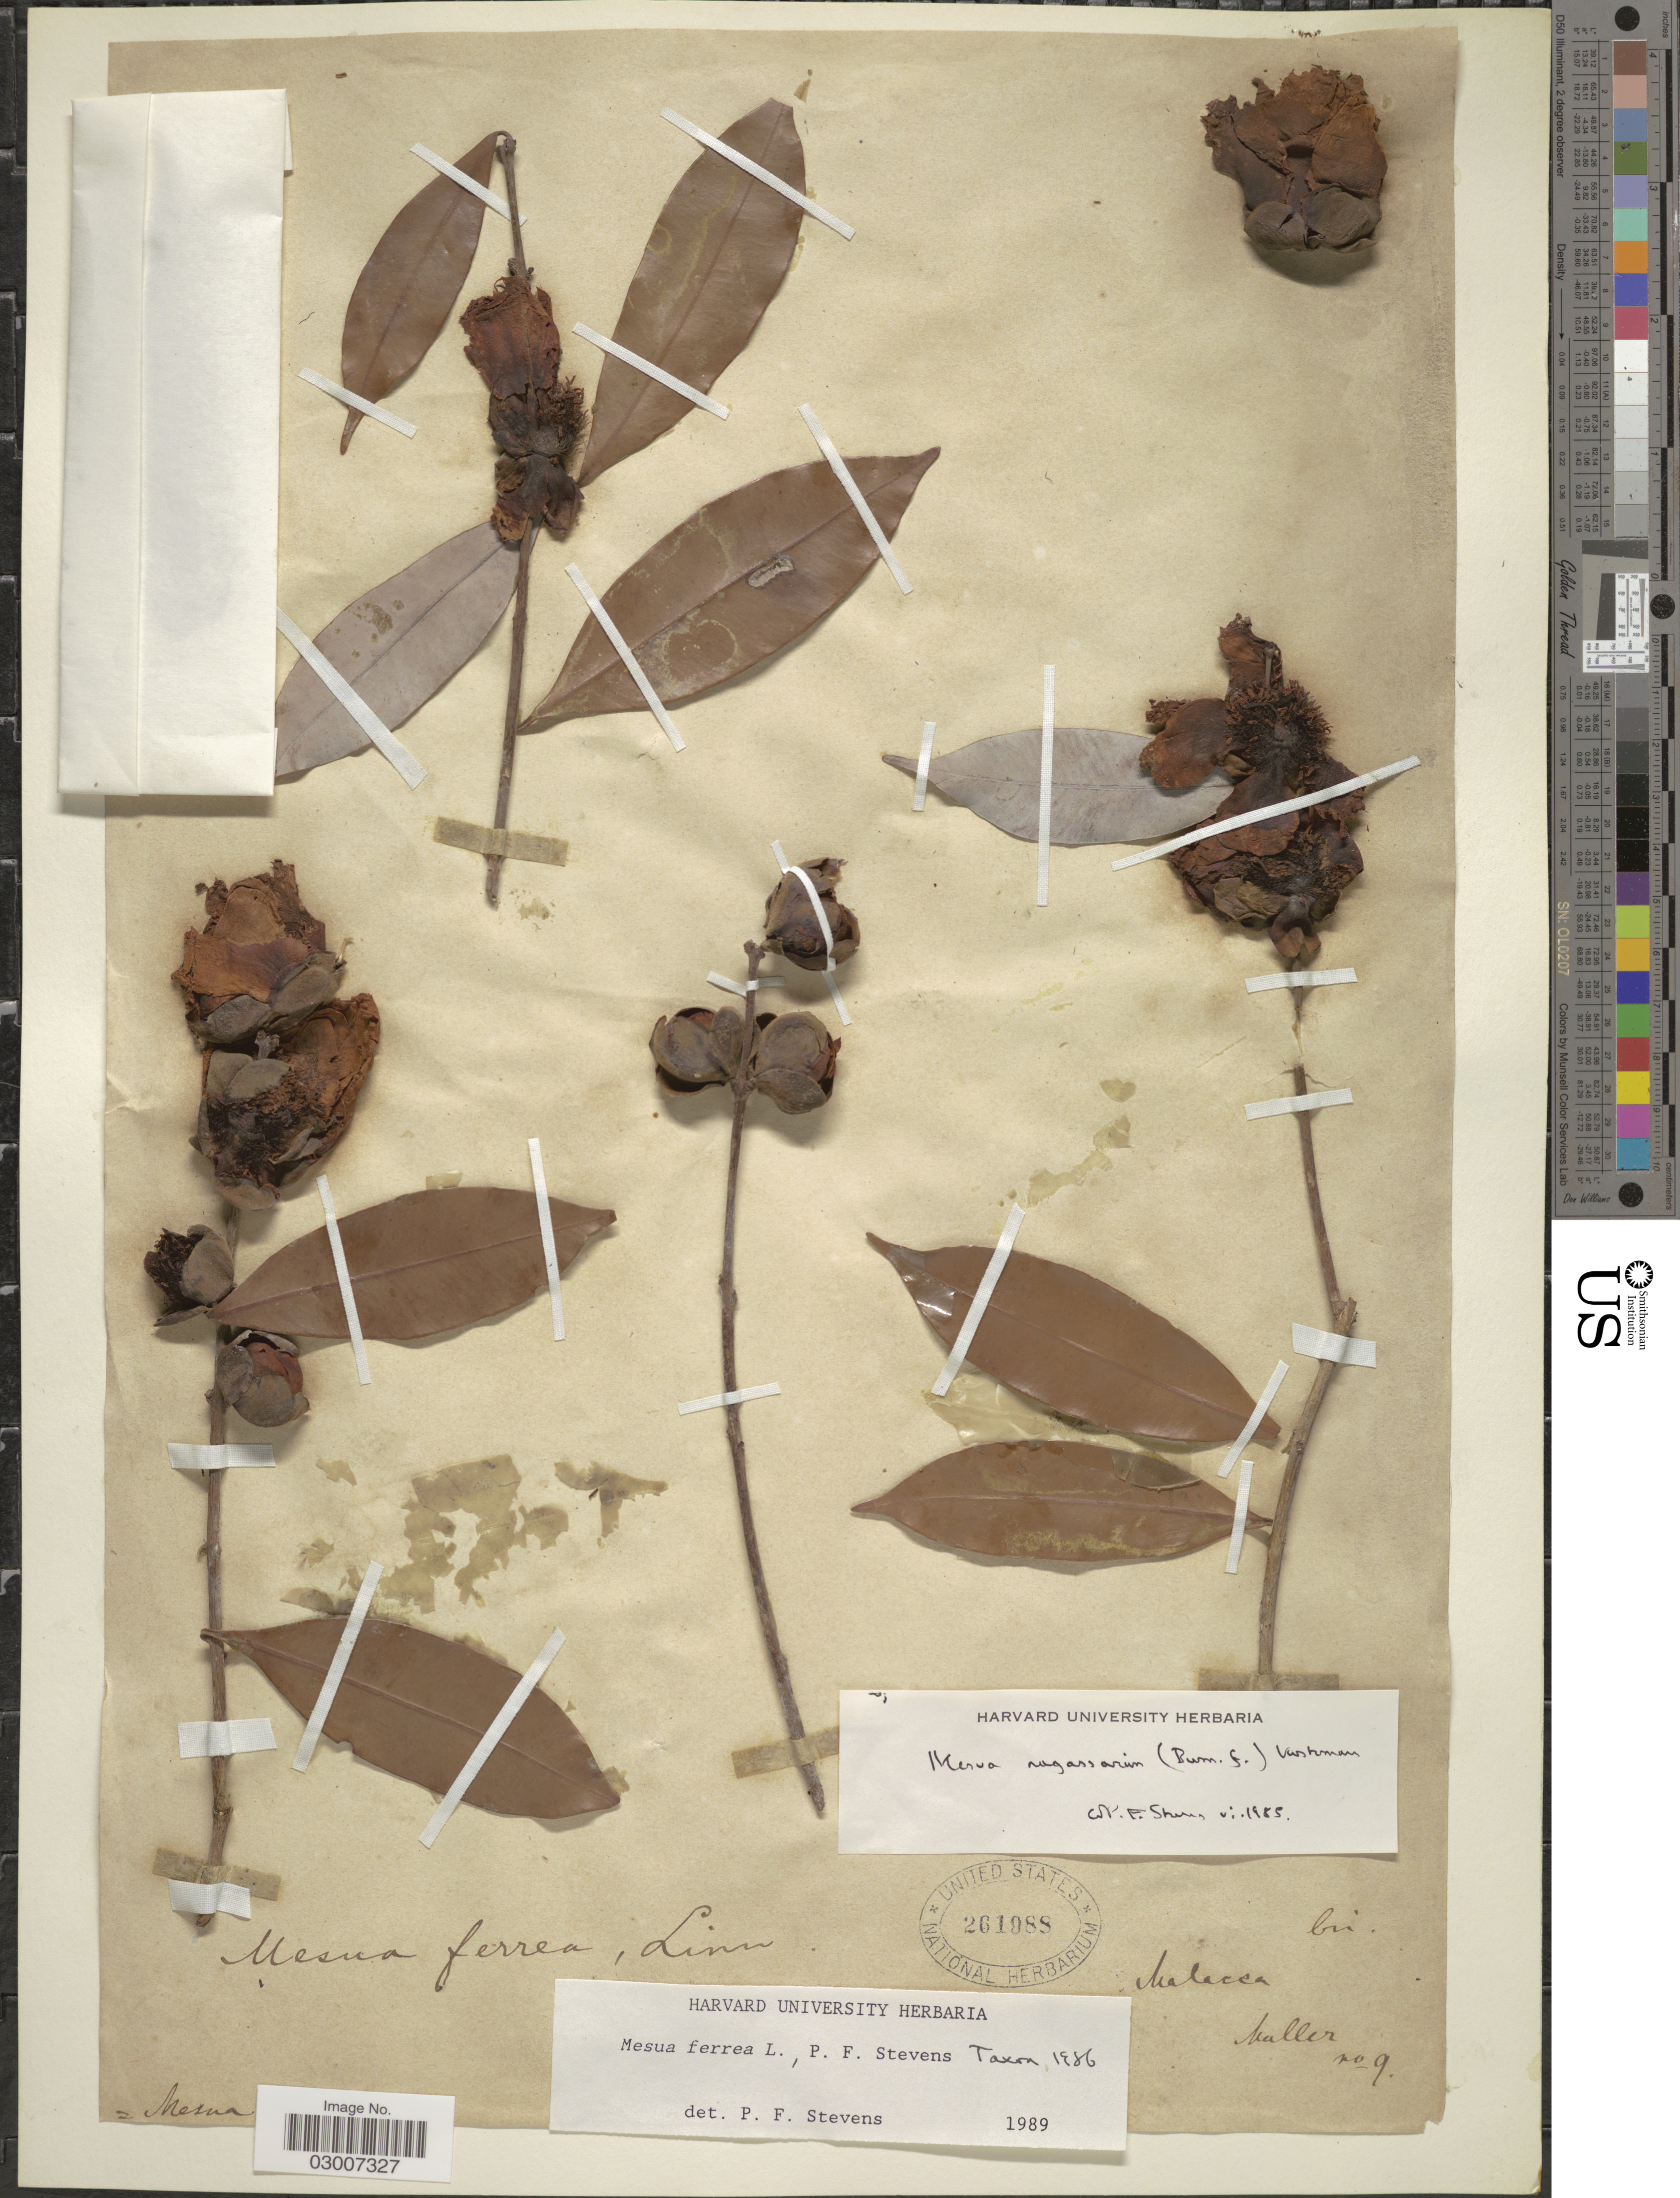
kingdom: Plantae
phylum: Tracheophyta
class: Magnoliopsida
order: Malpighiales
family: Calophyllaceae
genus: Mesua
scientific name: Mesua ferrea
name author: L.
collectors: Haller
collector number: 9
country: Malaysia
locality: Malacca.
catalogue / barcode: US 261988